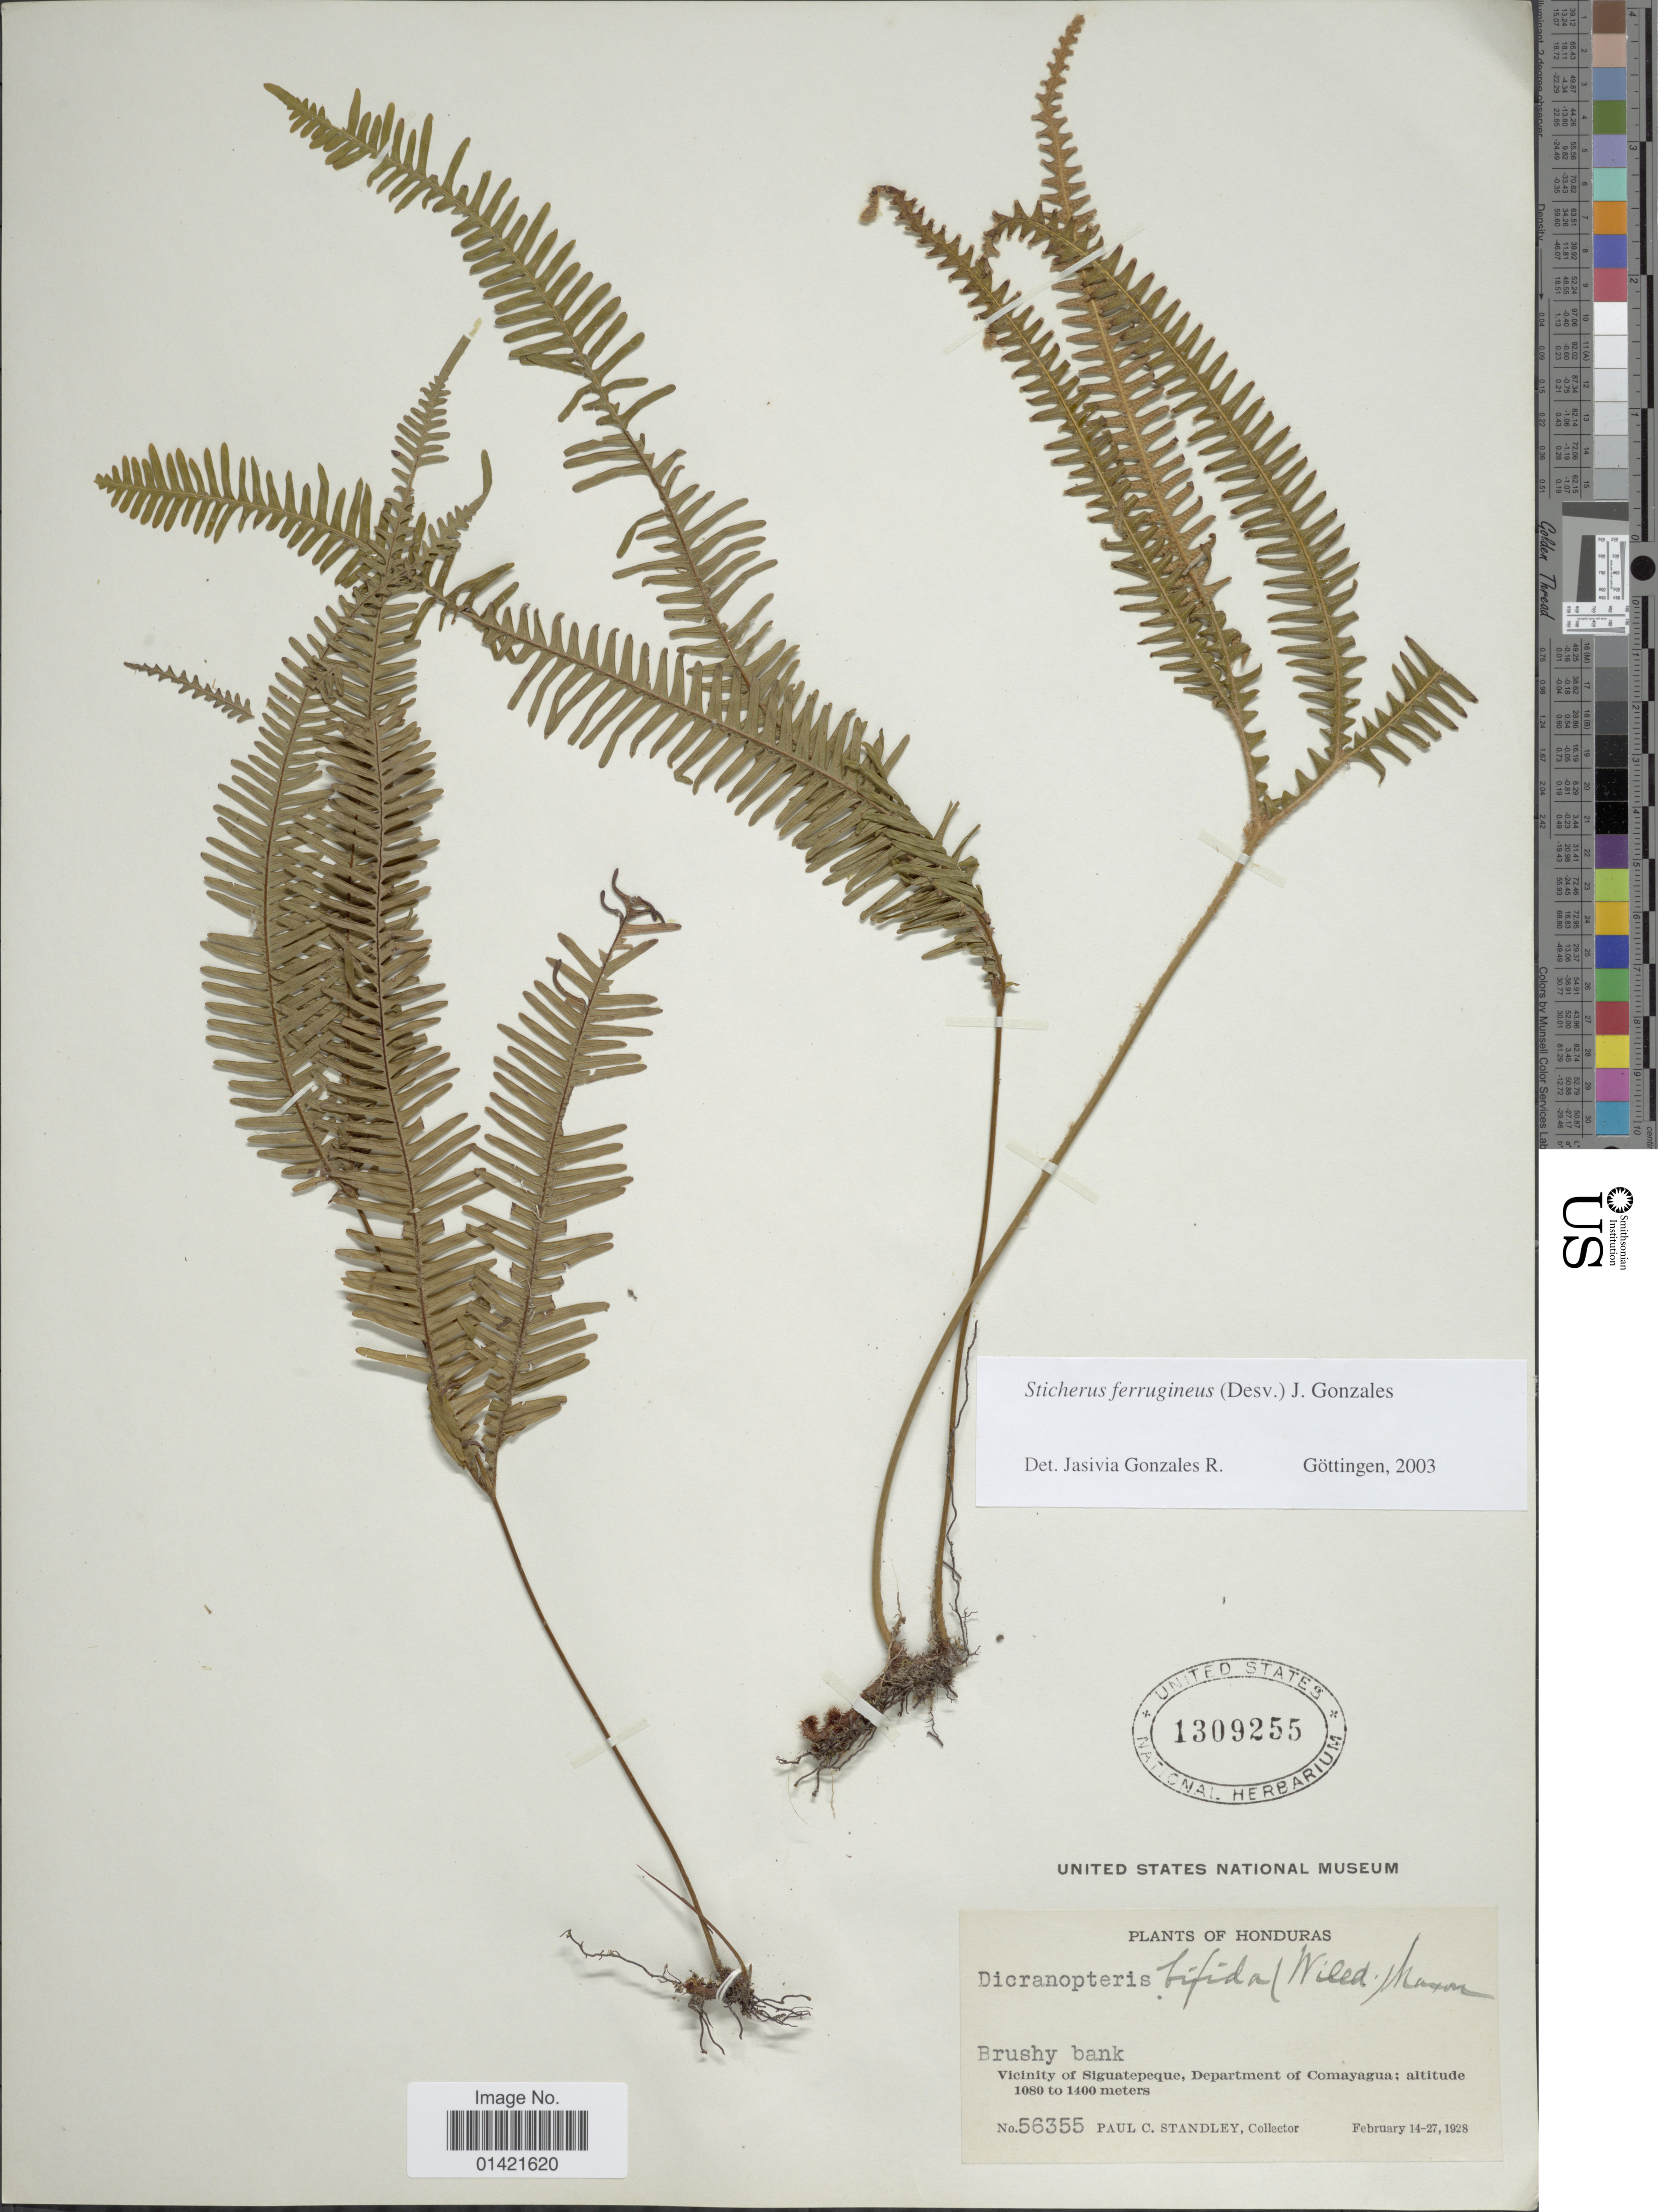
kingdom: Plantae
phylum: Tracheophyta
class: Polypodiopsida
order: Gleicheniales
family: Gleicheniaceae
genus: Sticherus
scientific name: Sticherus ferrugineus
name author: (Desv.) J. Gonzales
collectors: P. C. Standley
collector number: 56355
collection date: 1928-02-14/1928-02-27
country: Honduras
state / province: Comayagua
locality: Vicinity of Siguatepeque, Department of Comayagua.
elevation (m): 1080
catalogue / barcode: US 1309255